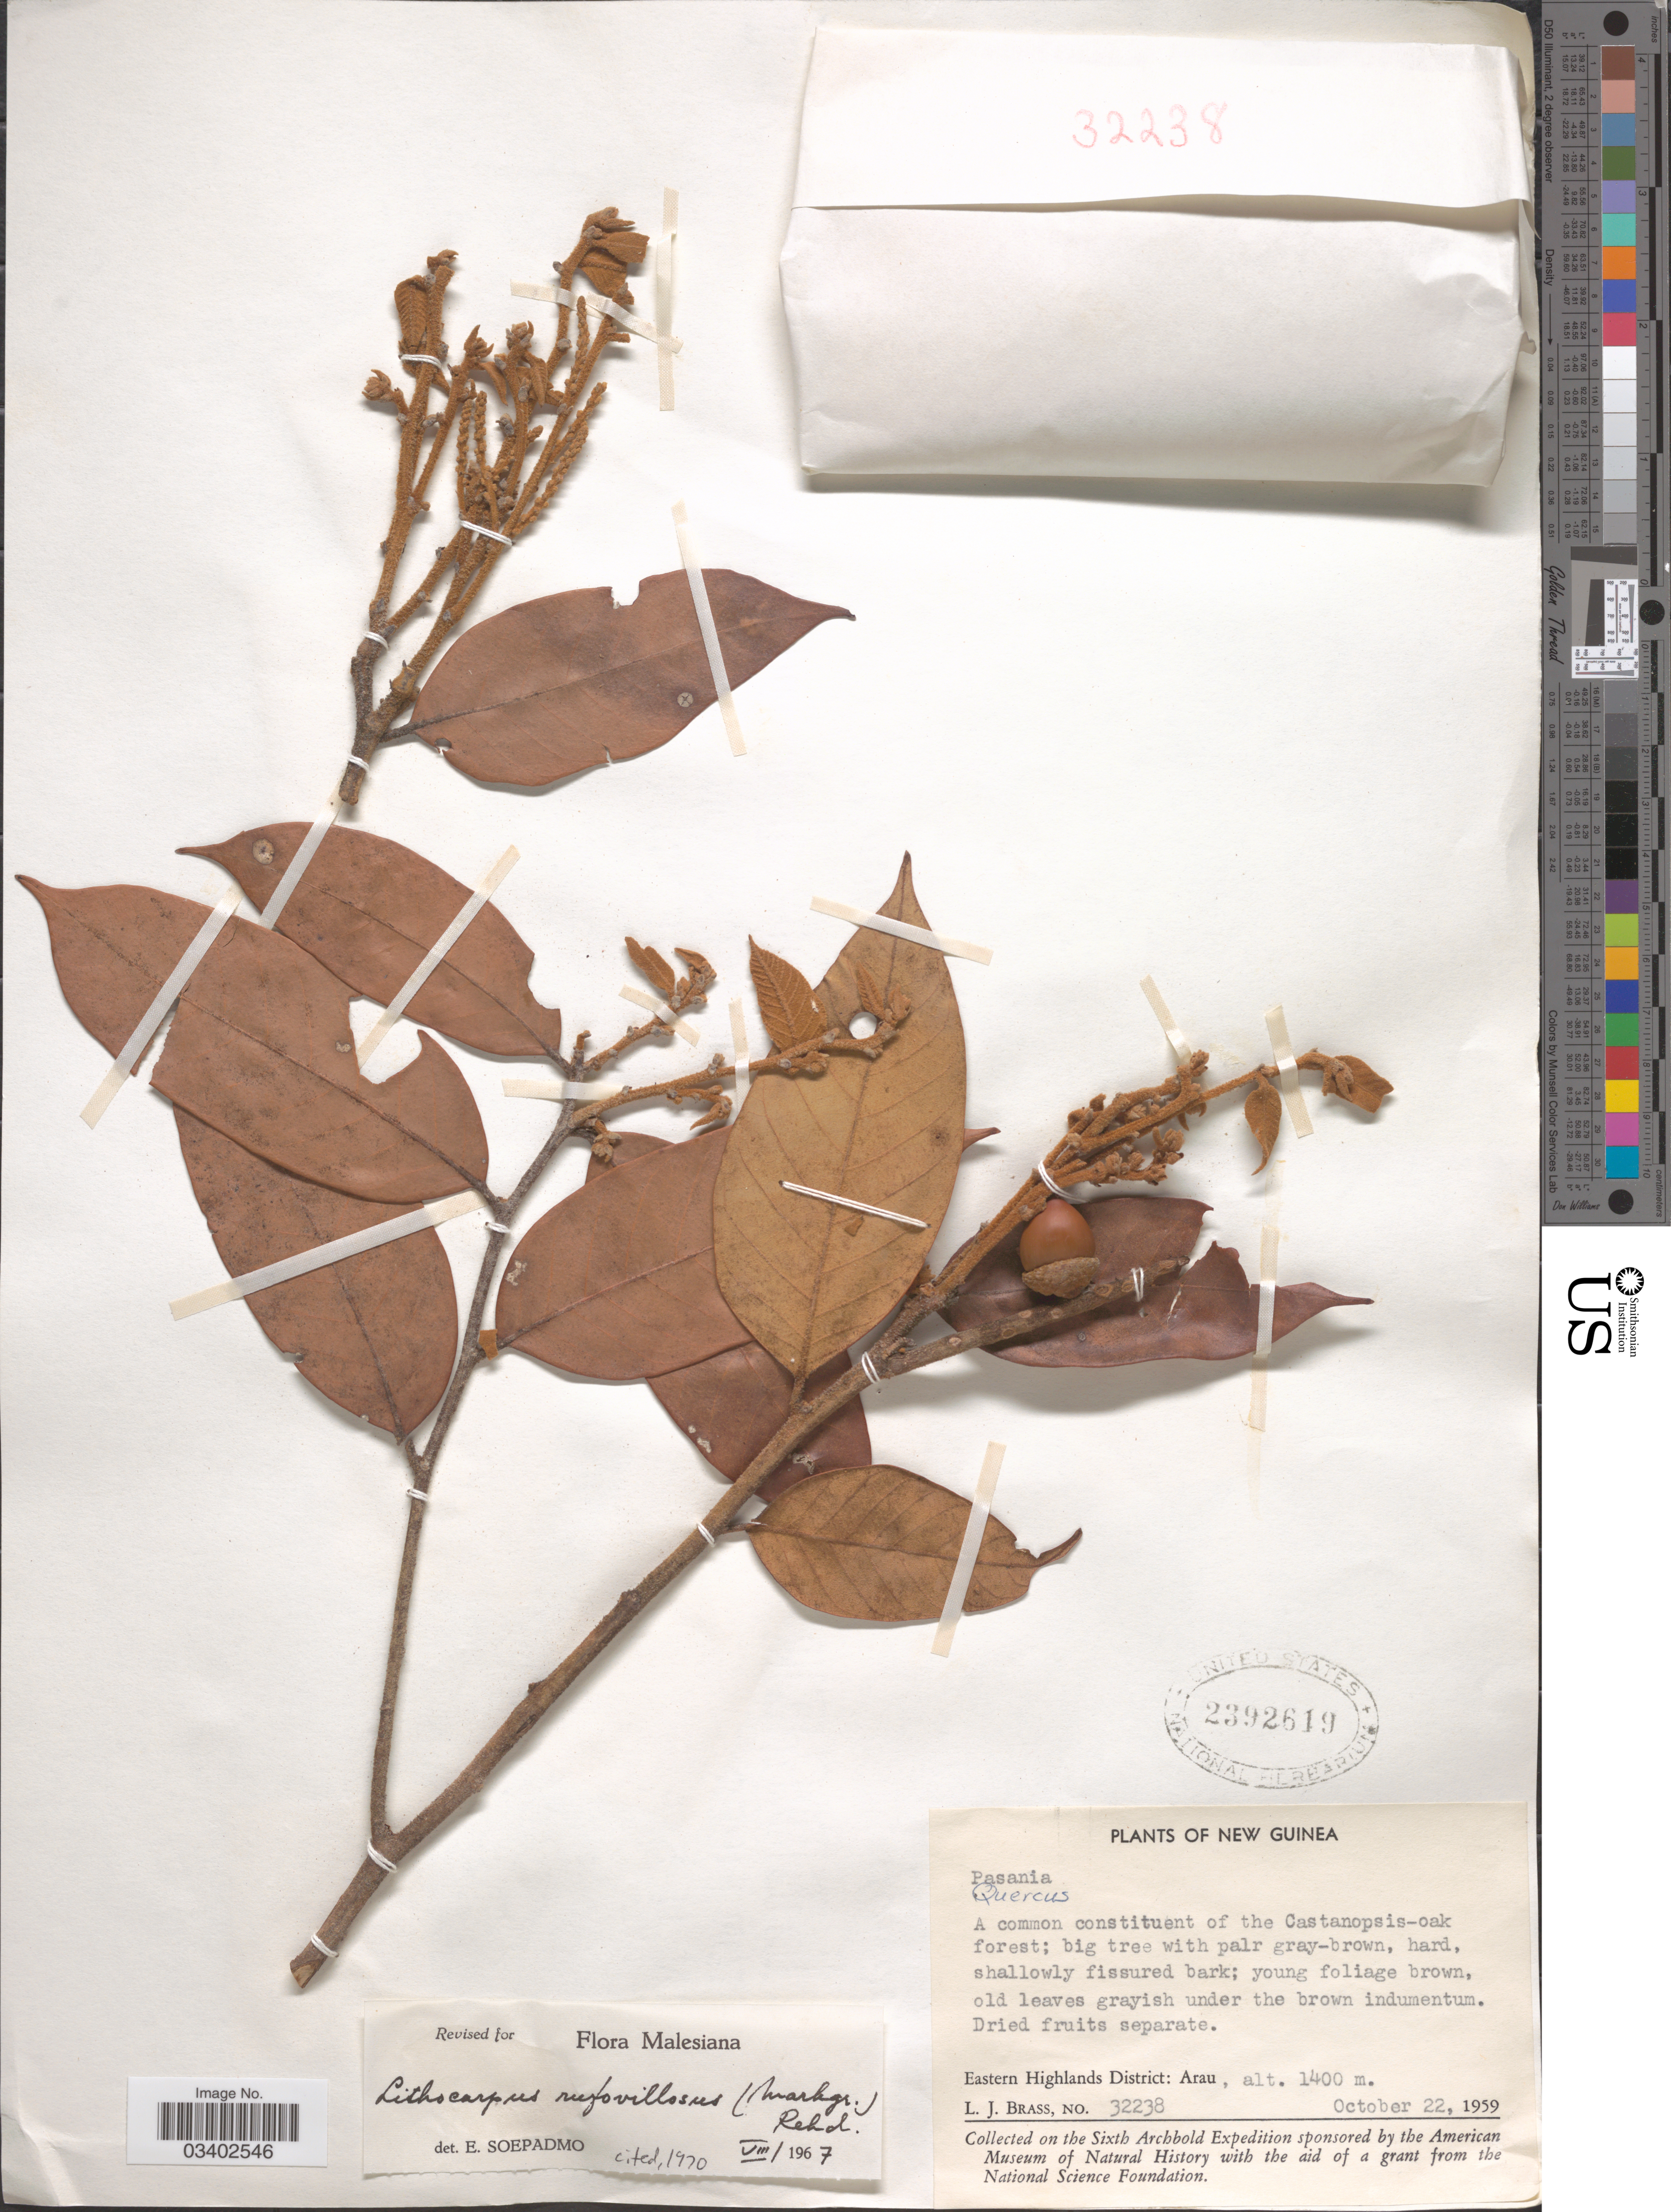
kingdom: Plantae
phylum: Tracheophyta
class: Magnoliopsida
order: Fagales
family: Fagaceae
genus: Lithocarpus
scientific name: Lithocarpus rufovillosus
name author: (Markgr.) Rehder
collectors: L. J. Brass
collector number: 32238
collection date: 1959-10-22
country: Papua New Guinea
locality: New Guinea. Eastern Highlands District: Arau.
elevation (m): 1400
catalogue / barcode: US 2392619